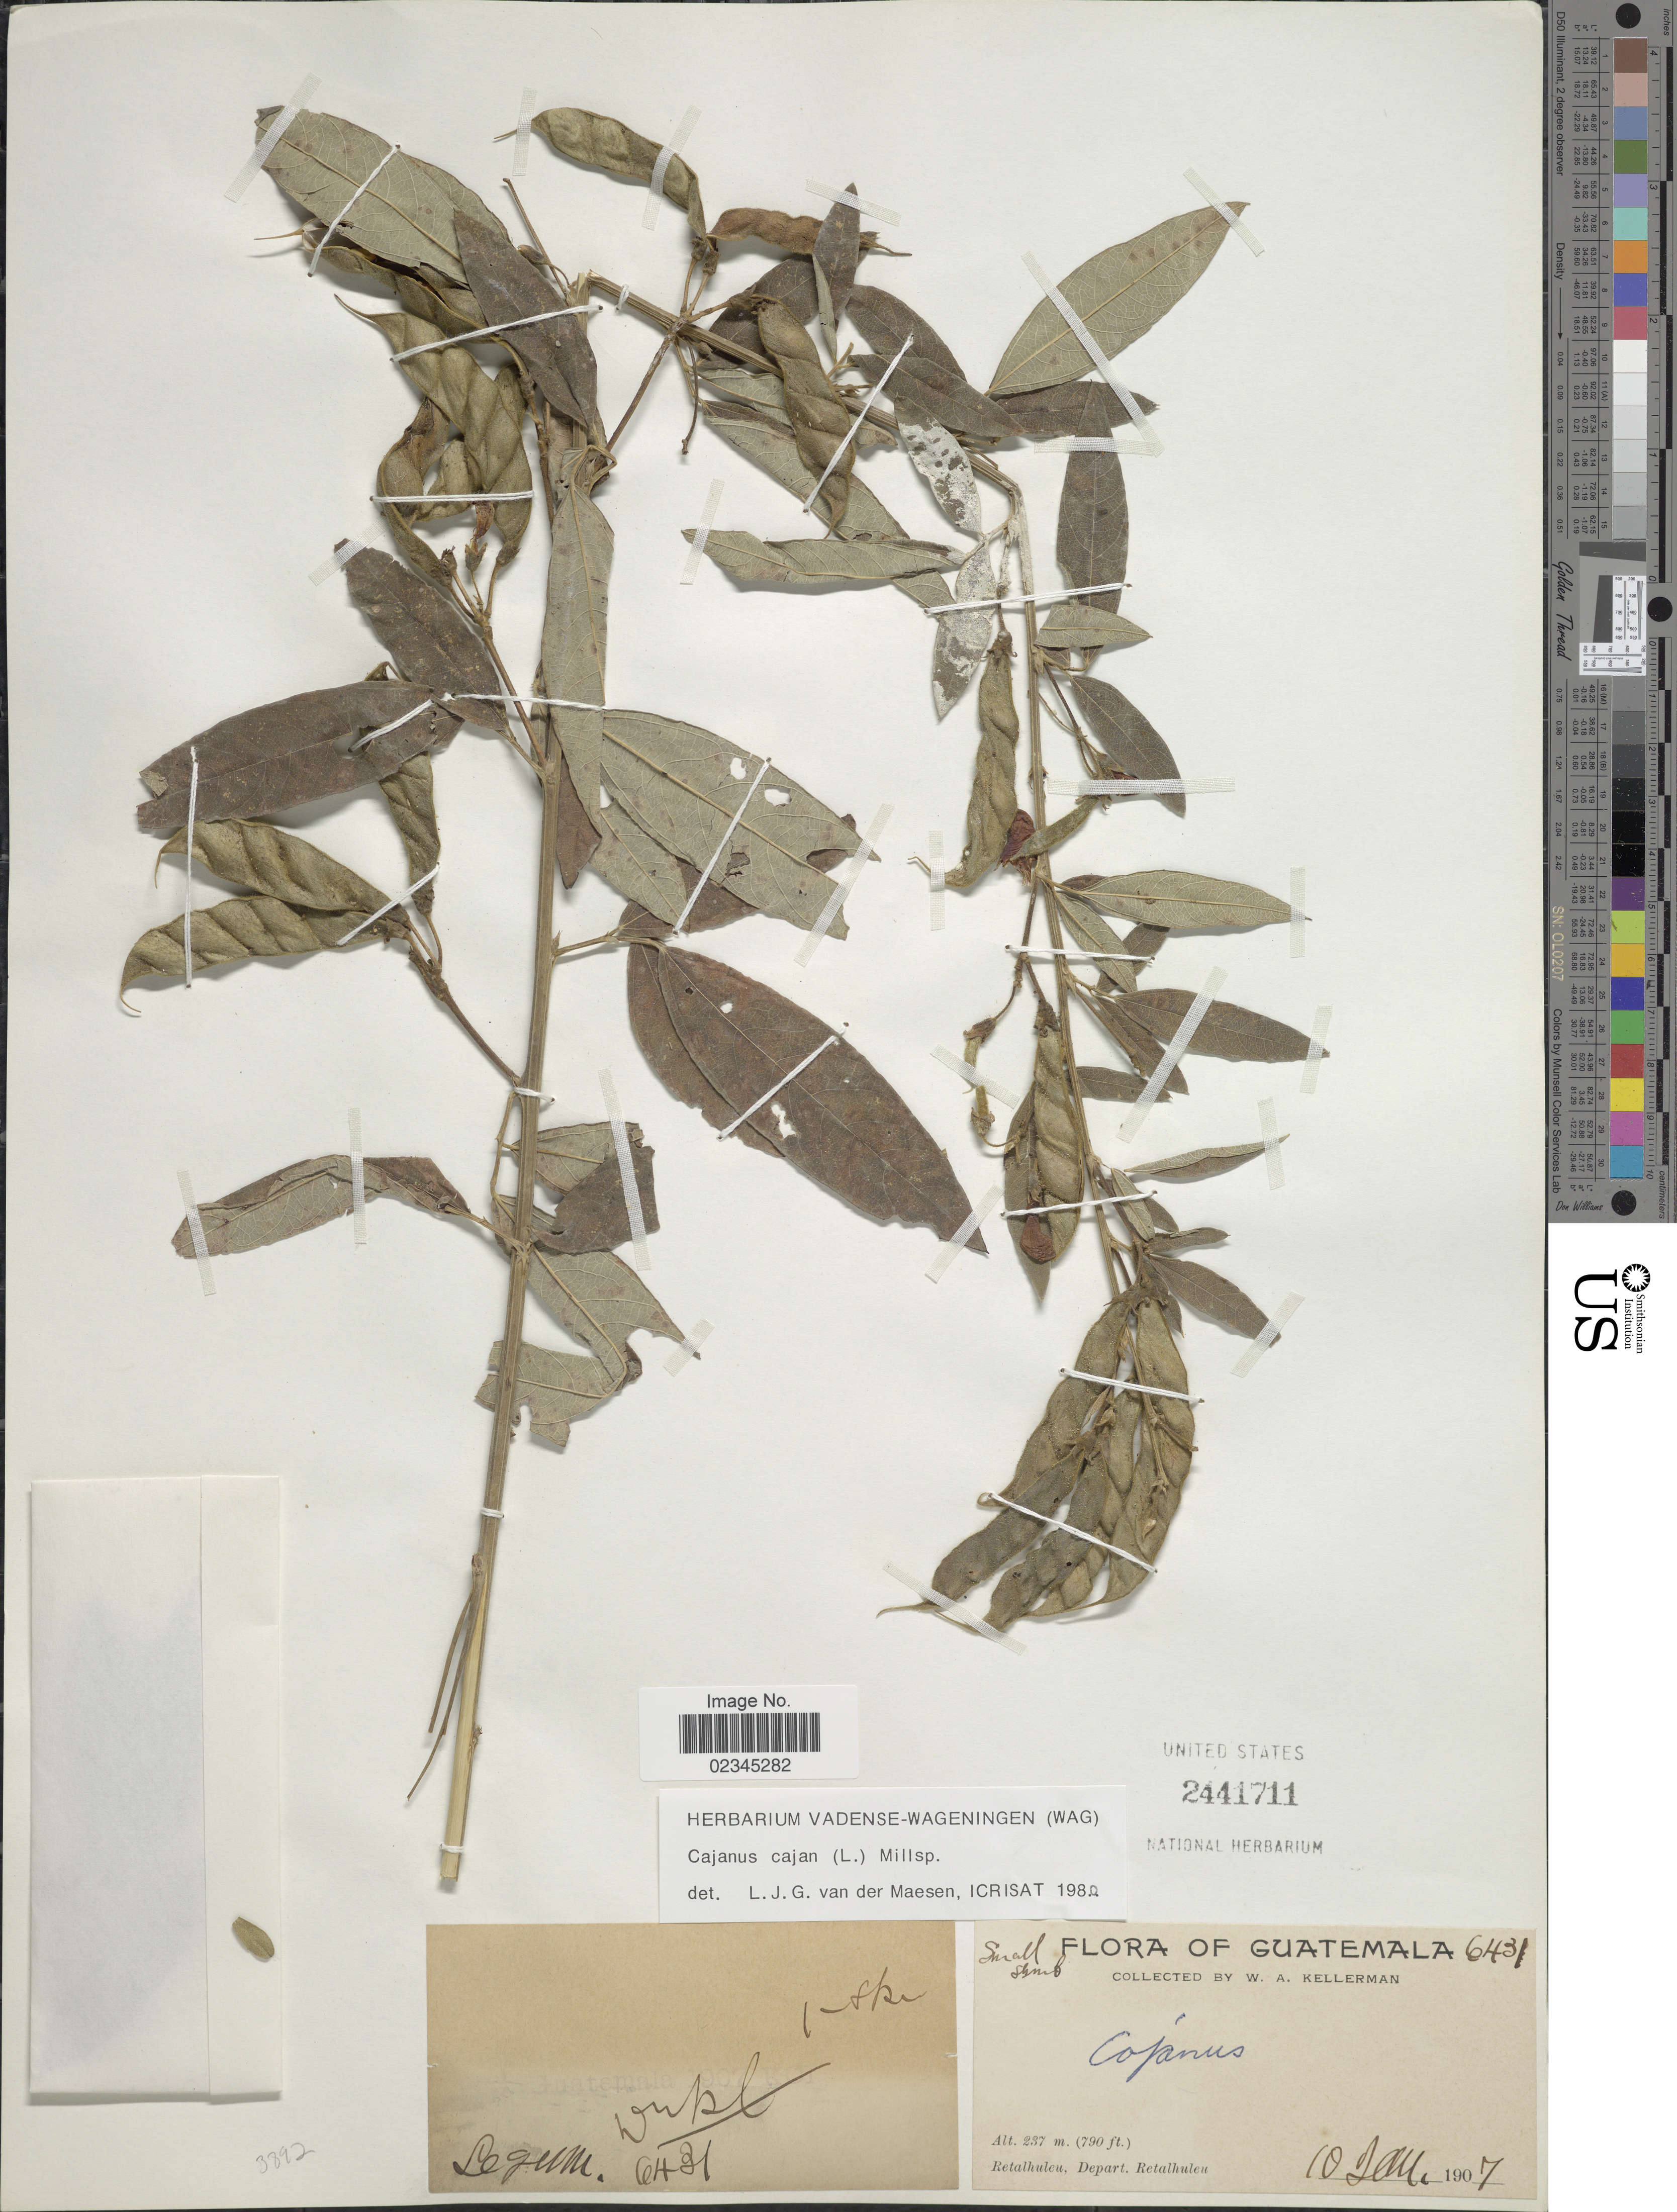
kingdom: Plantae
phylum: Tracheophyta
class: Magnoliopsida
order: Fabales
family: Fabaceae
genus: Cajanus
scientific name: Cajanus cajan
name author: (L.) Huth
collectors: W. Kellerman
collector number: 6431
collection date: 1907-01-10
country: Guatemala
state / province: Retalhuleu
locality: Retalhuleu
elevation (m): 237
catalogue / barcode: US 2441711